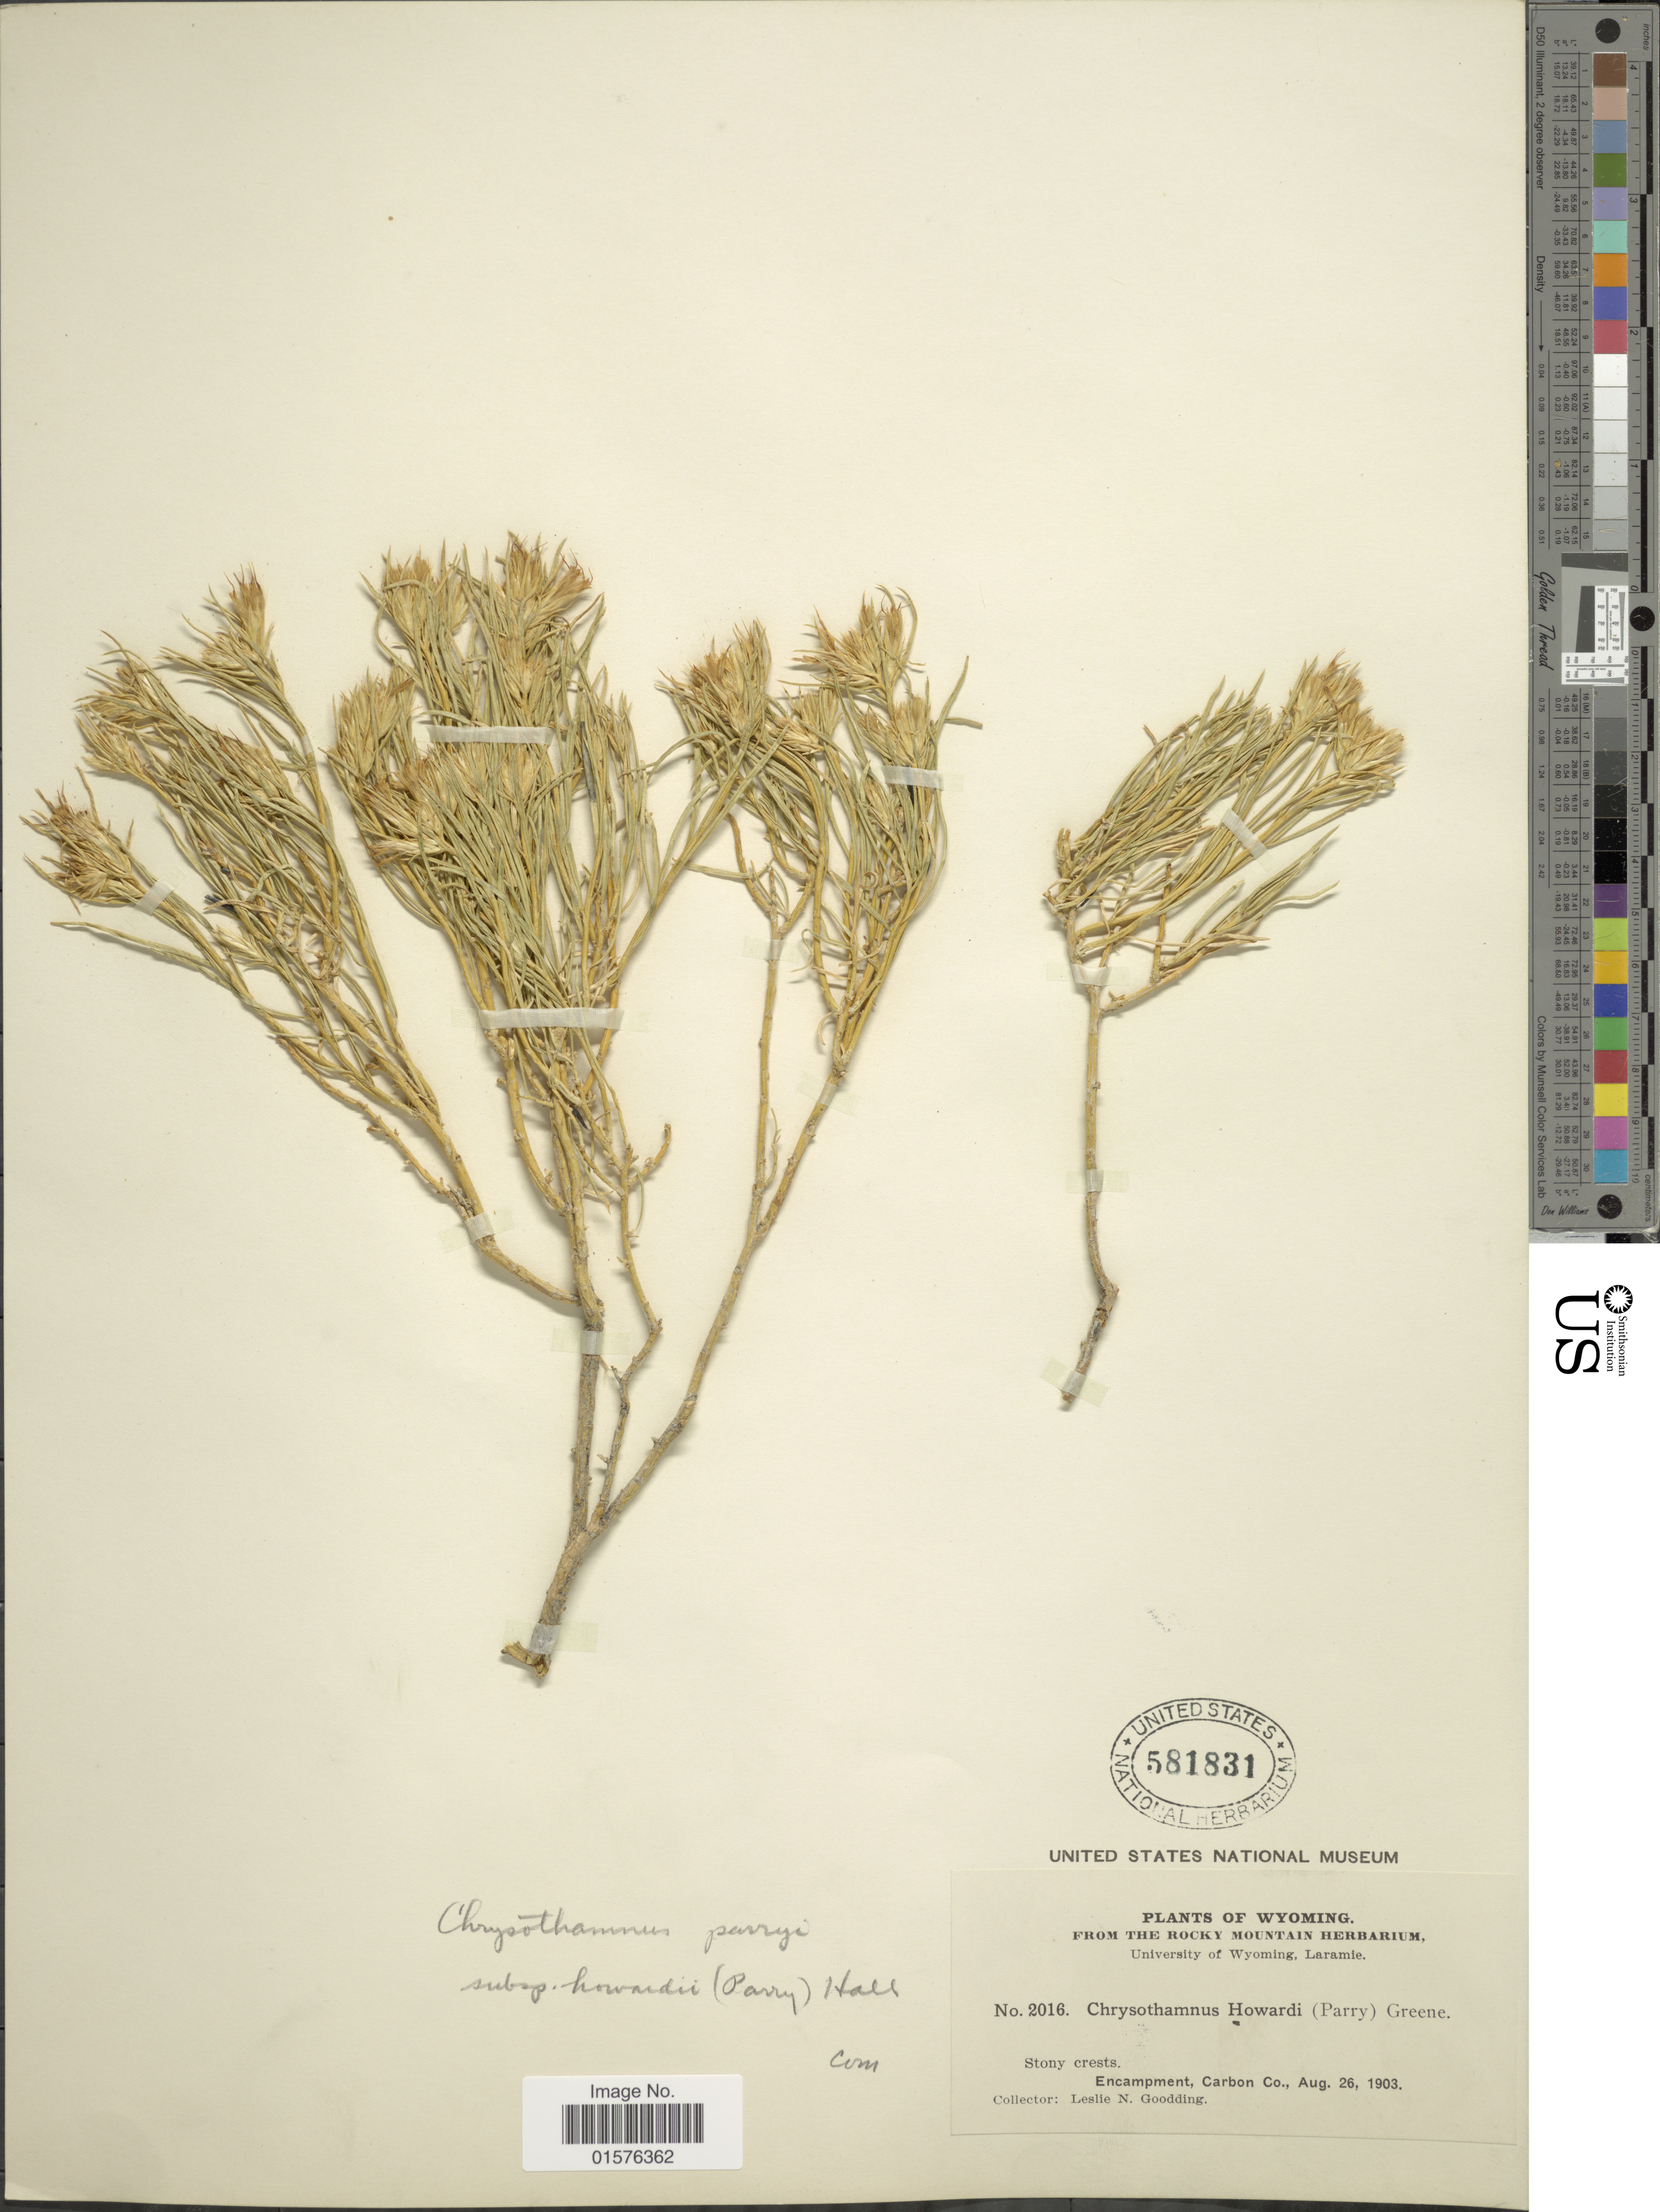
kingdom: Plantae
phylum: Tracheophyta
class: Magnoliopsida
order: Asterales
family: Asteraceae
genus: Ericameria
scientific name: Ericameria parryi var. howardii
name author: (A. Gray) G.L. Nesom & G.I. Baird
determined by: Urbatsch, Lowell E., Curator (LSU), Louisiana State University (UNITED STATES)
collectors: L. N. Goodding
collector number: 2016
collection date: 1903-08-26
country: United States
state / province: Wyoming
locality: Encampment, Carbon Co.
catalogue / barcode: US 581831